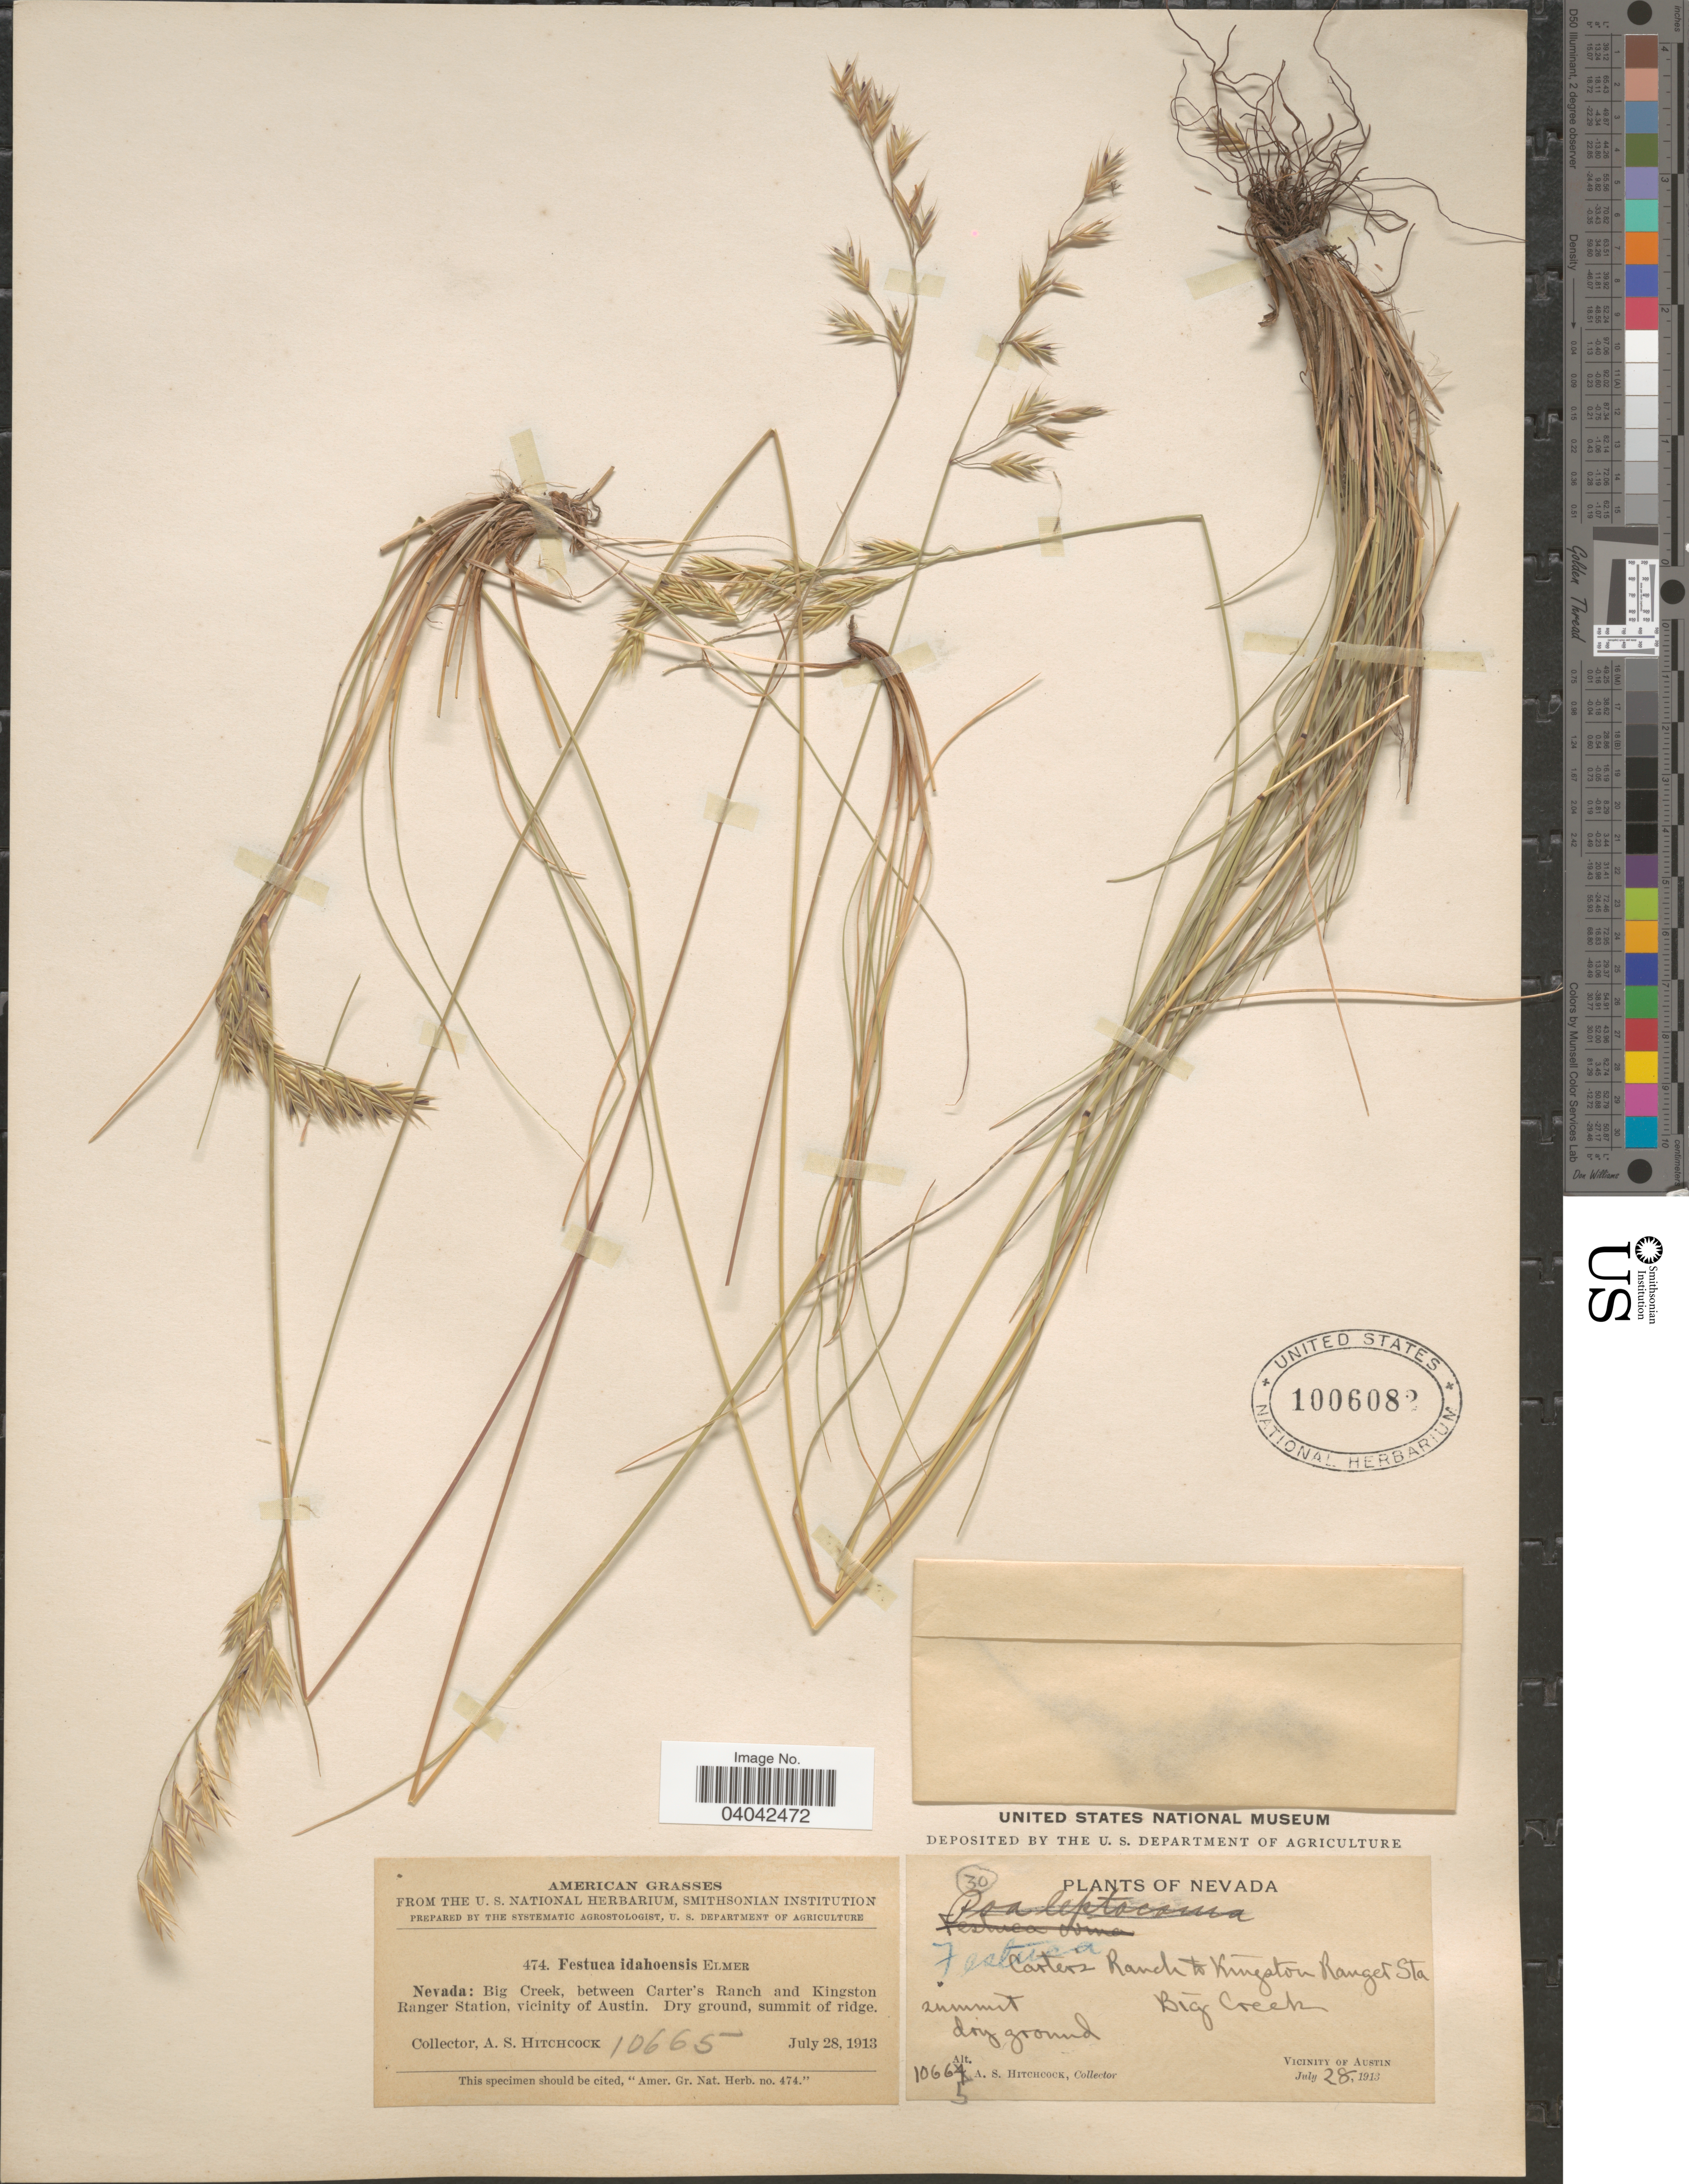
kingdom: Plantae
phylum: Tracheophyta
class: Liliopsida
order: Poales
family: Poaceae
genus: Festuca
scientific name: Festuca idahoensis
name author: Elmer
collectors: A. S. Hitchcock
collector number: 474/10665 ?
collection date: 1913-07-28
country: United States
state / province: Nevada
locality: American. Big Creek, between Carter's Ranch and Kingston Ranger Station, vicinity of Austin.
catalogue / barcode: US 1006082